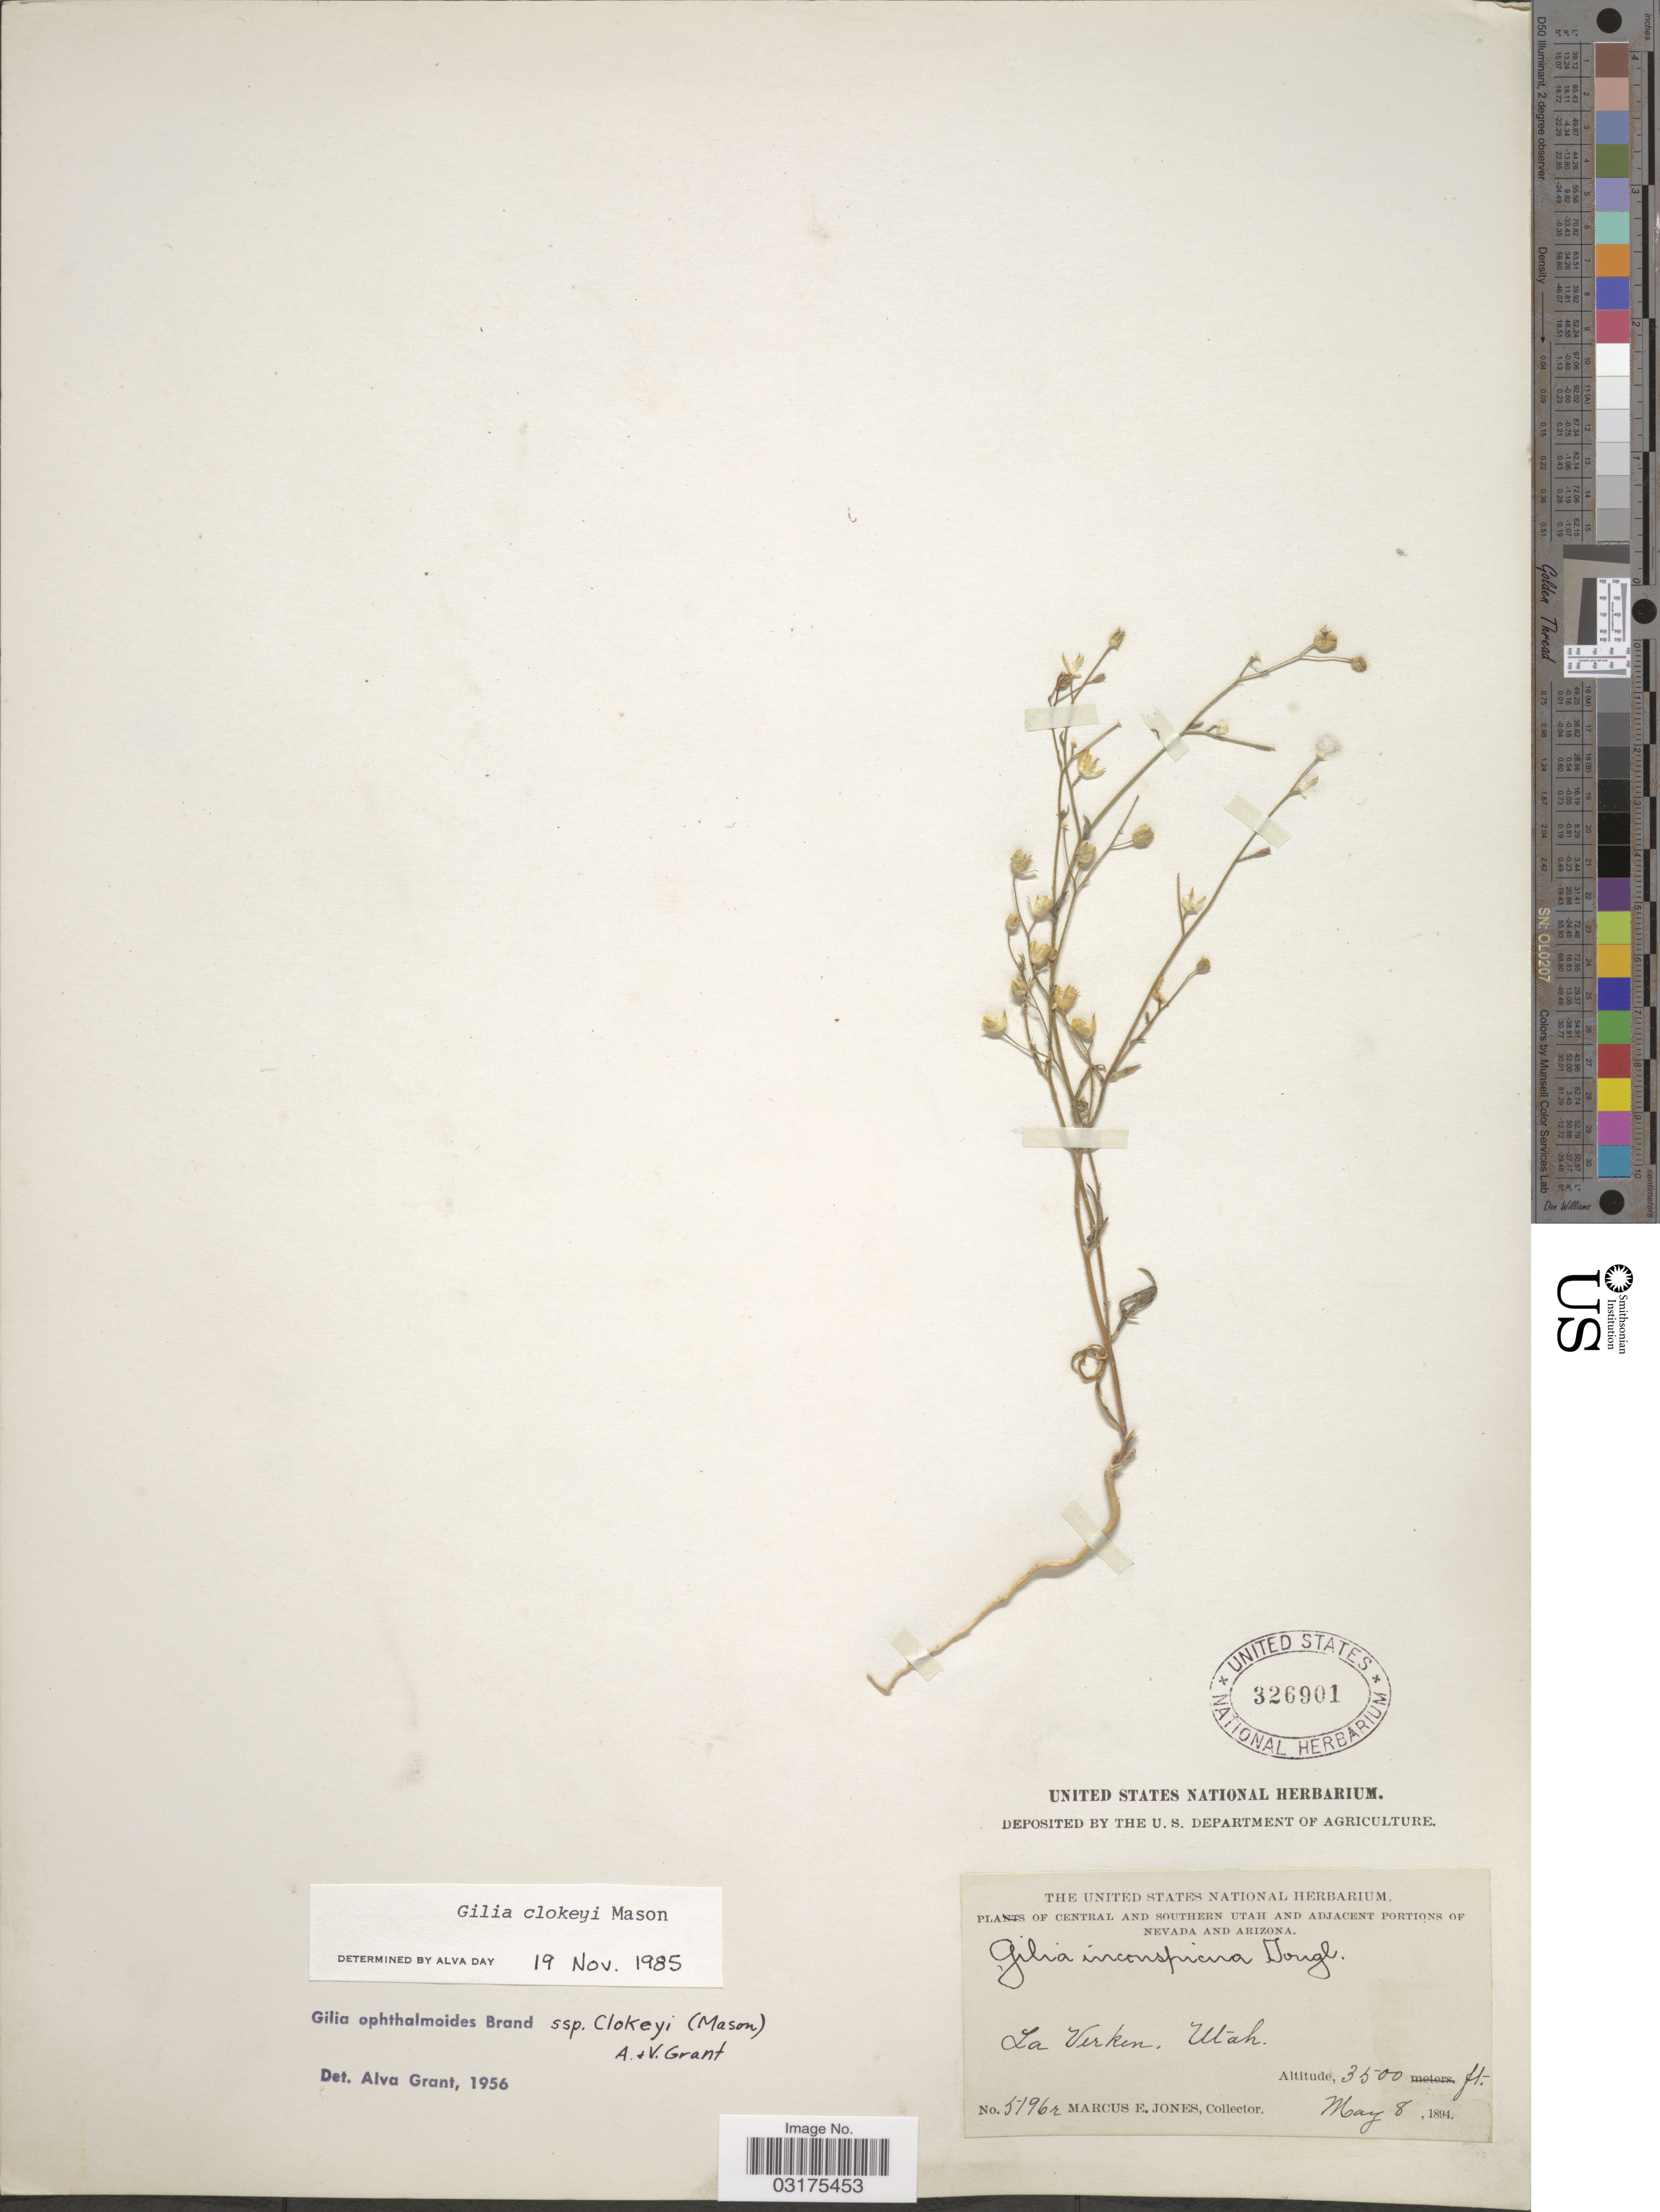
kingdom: Plantae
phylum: Tracheophyta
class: Magnoliopsida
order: Ericales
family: Polemoniaceae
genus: Gilia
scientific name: Gilia clokeyi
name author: H. Mason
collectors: M. E. Jones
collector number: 5196r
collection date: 1894-05-08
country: United States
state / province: Utah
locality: La Verken, Central and Southern Utah.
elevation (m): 1067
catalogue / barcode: US 326901